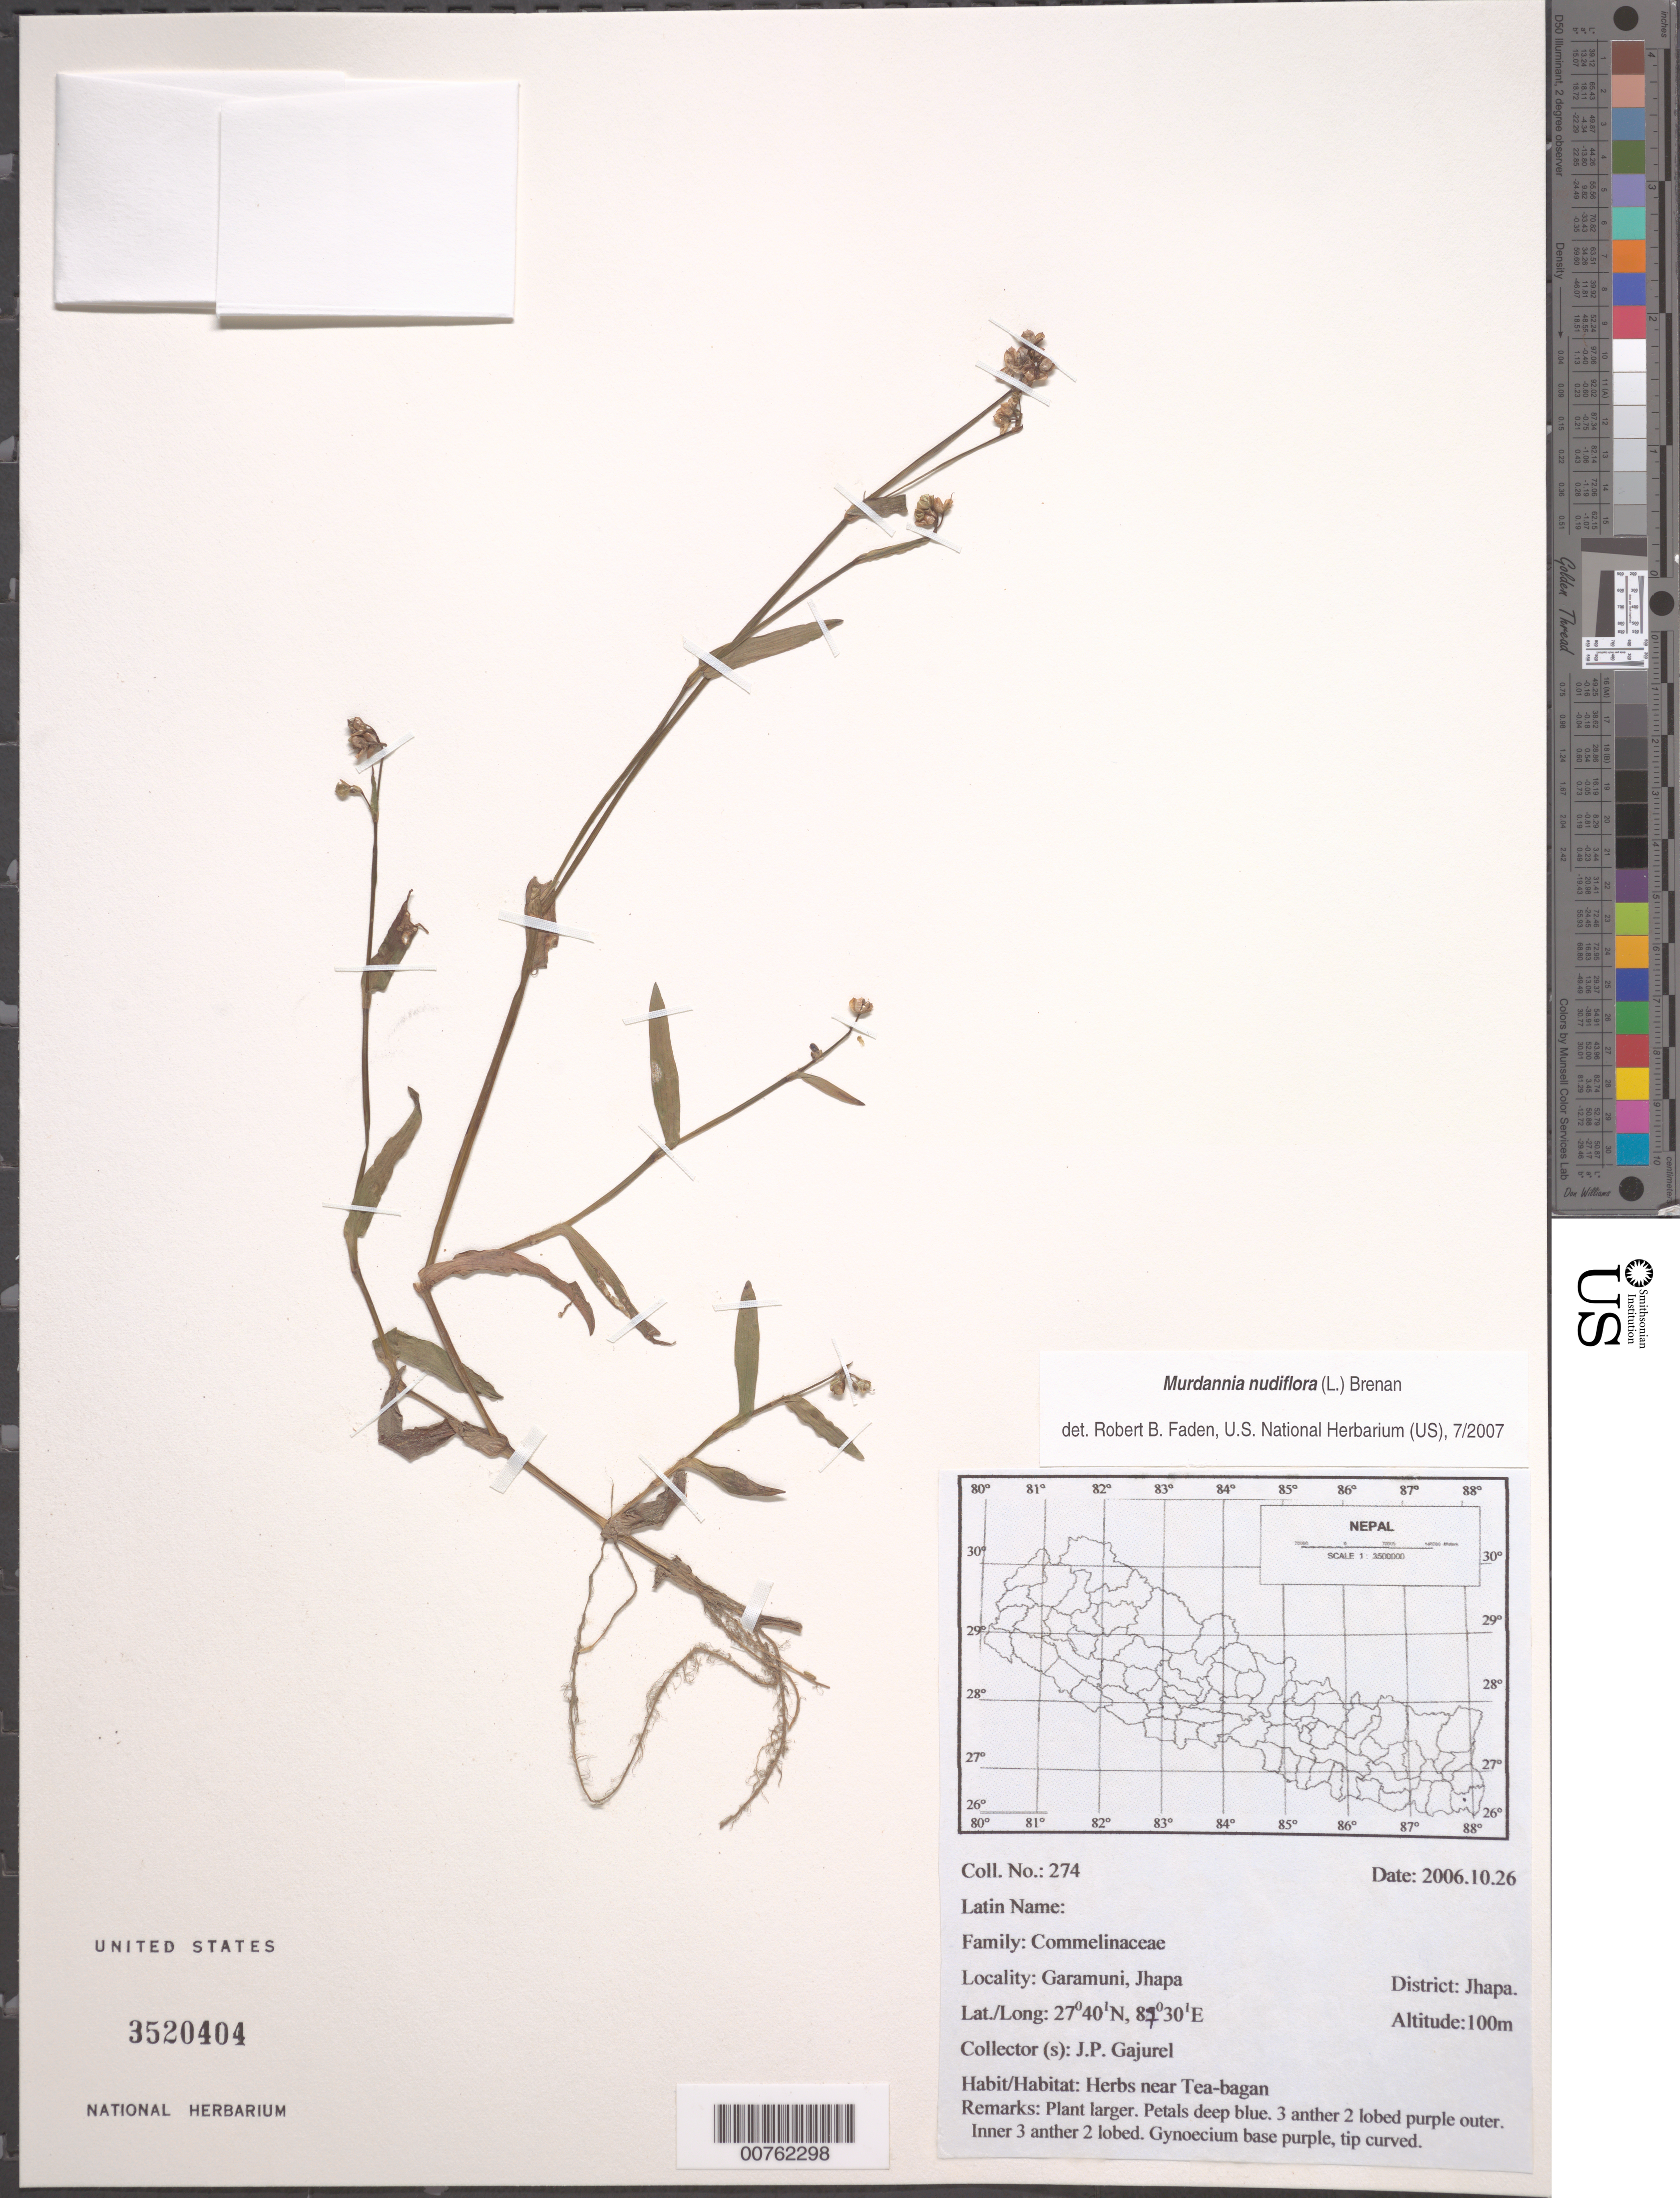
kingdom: Plantae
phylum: Tracheophyta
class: Liliopsida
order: Commelinales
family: Commelinaceae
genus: Murdannia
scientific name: Murdannia nudiflora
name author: (L.) Brenan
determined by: Faden, Robert B., (US), Smithsonian Institution - National Museum of Natural History (UNITED STATES)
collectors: J. Gajurel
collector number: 274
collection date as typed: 26 Oct 2006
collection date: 2006-10-26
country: Nepal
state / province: Mechi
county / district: Jhapa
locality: Garamuni, Jhapa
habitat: Herbs near Tea-bagan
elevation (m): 100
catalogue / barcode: US 3520405